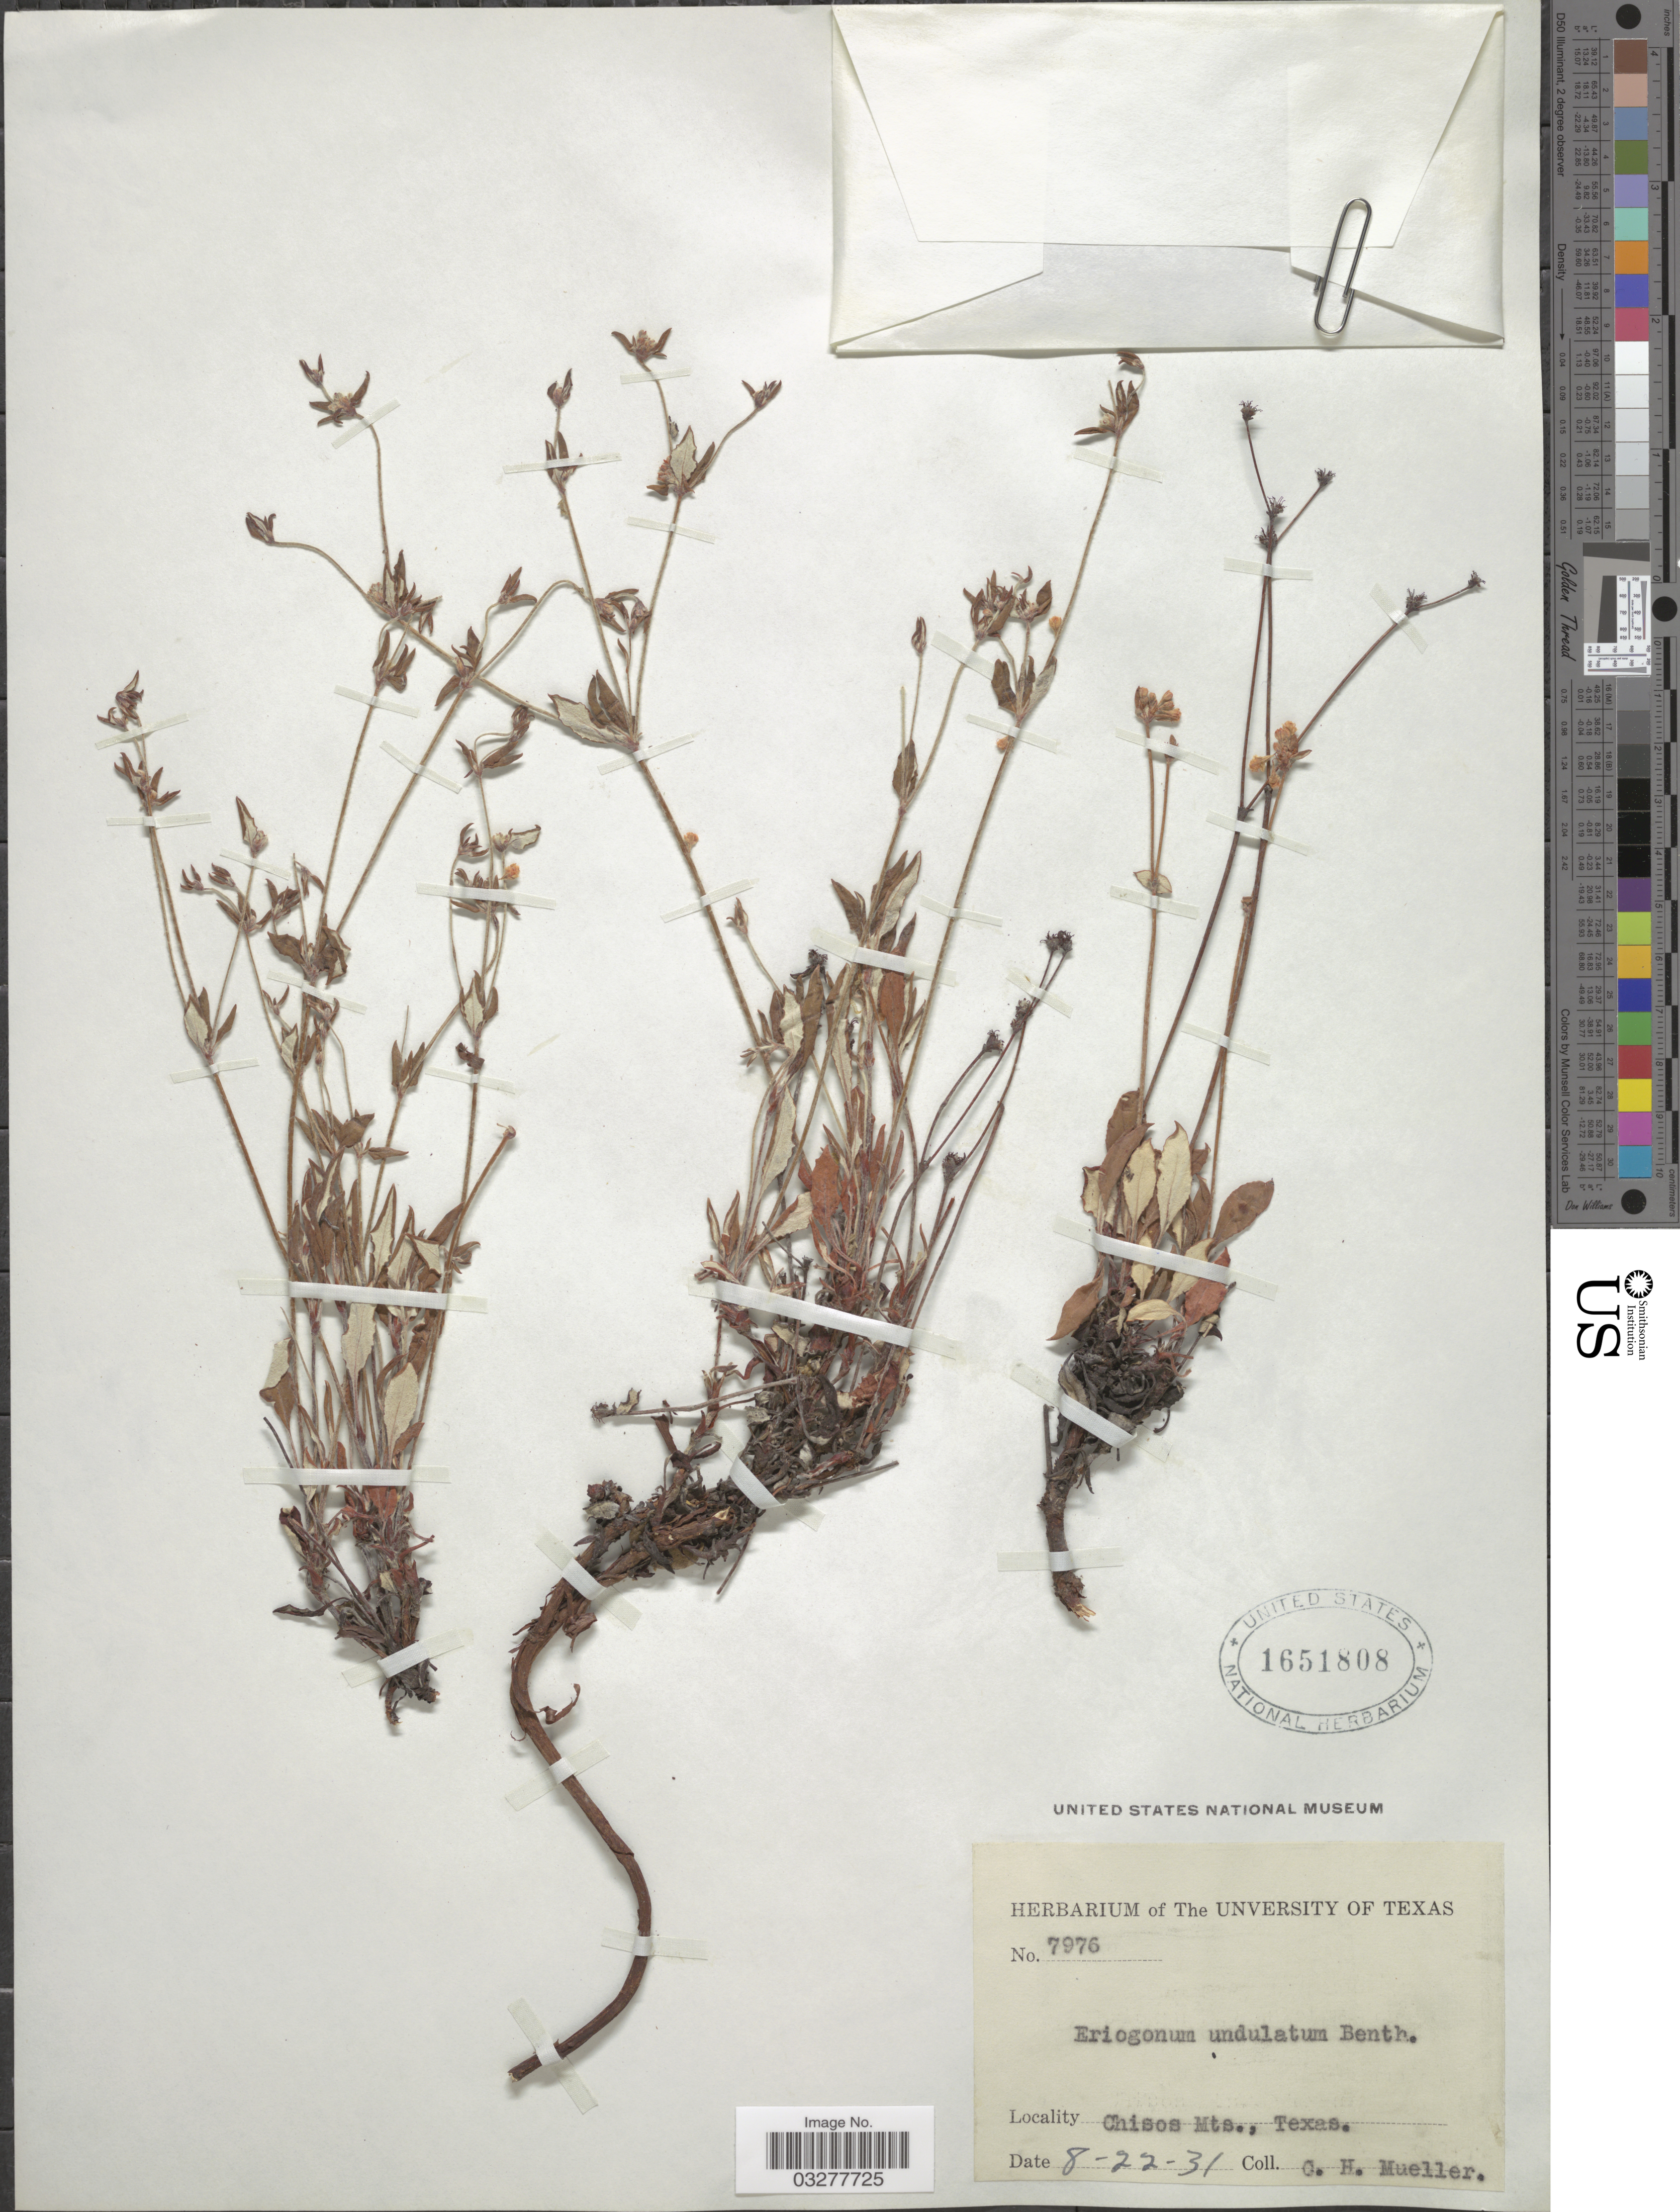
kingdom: Plantae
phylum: Tracheophyta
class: Magnoliopsida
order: Caryophyllales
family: Polygonaceae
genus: Eriogonum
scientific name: Eriogonum jamesii var. undulatum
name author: S. Stokes ex M.E. Jones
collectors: C. H. Mueller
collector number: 7976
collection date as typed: Transcribed d/m/y: 22/8/31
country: United States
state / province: Texas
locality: Chisos Mts.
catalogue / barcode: US 1651808